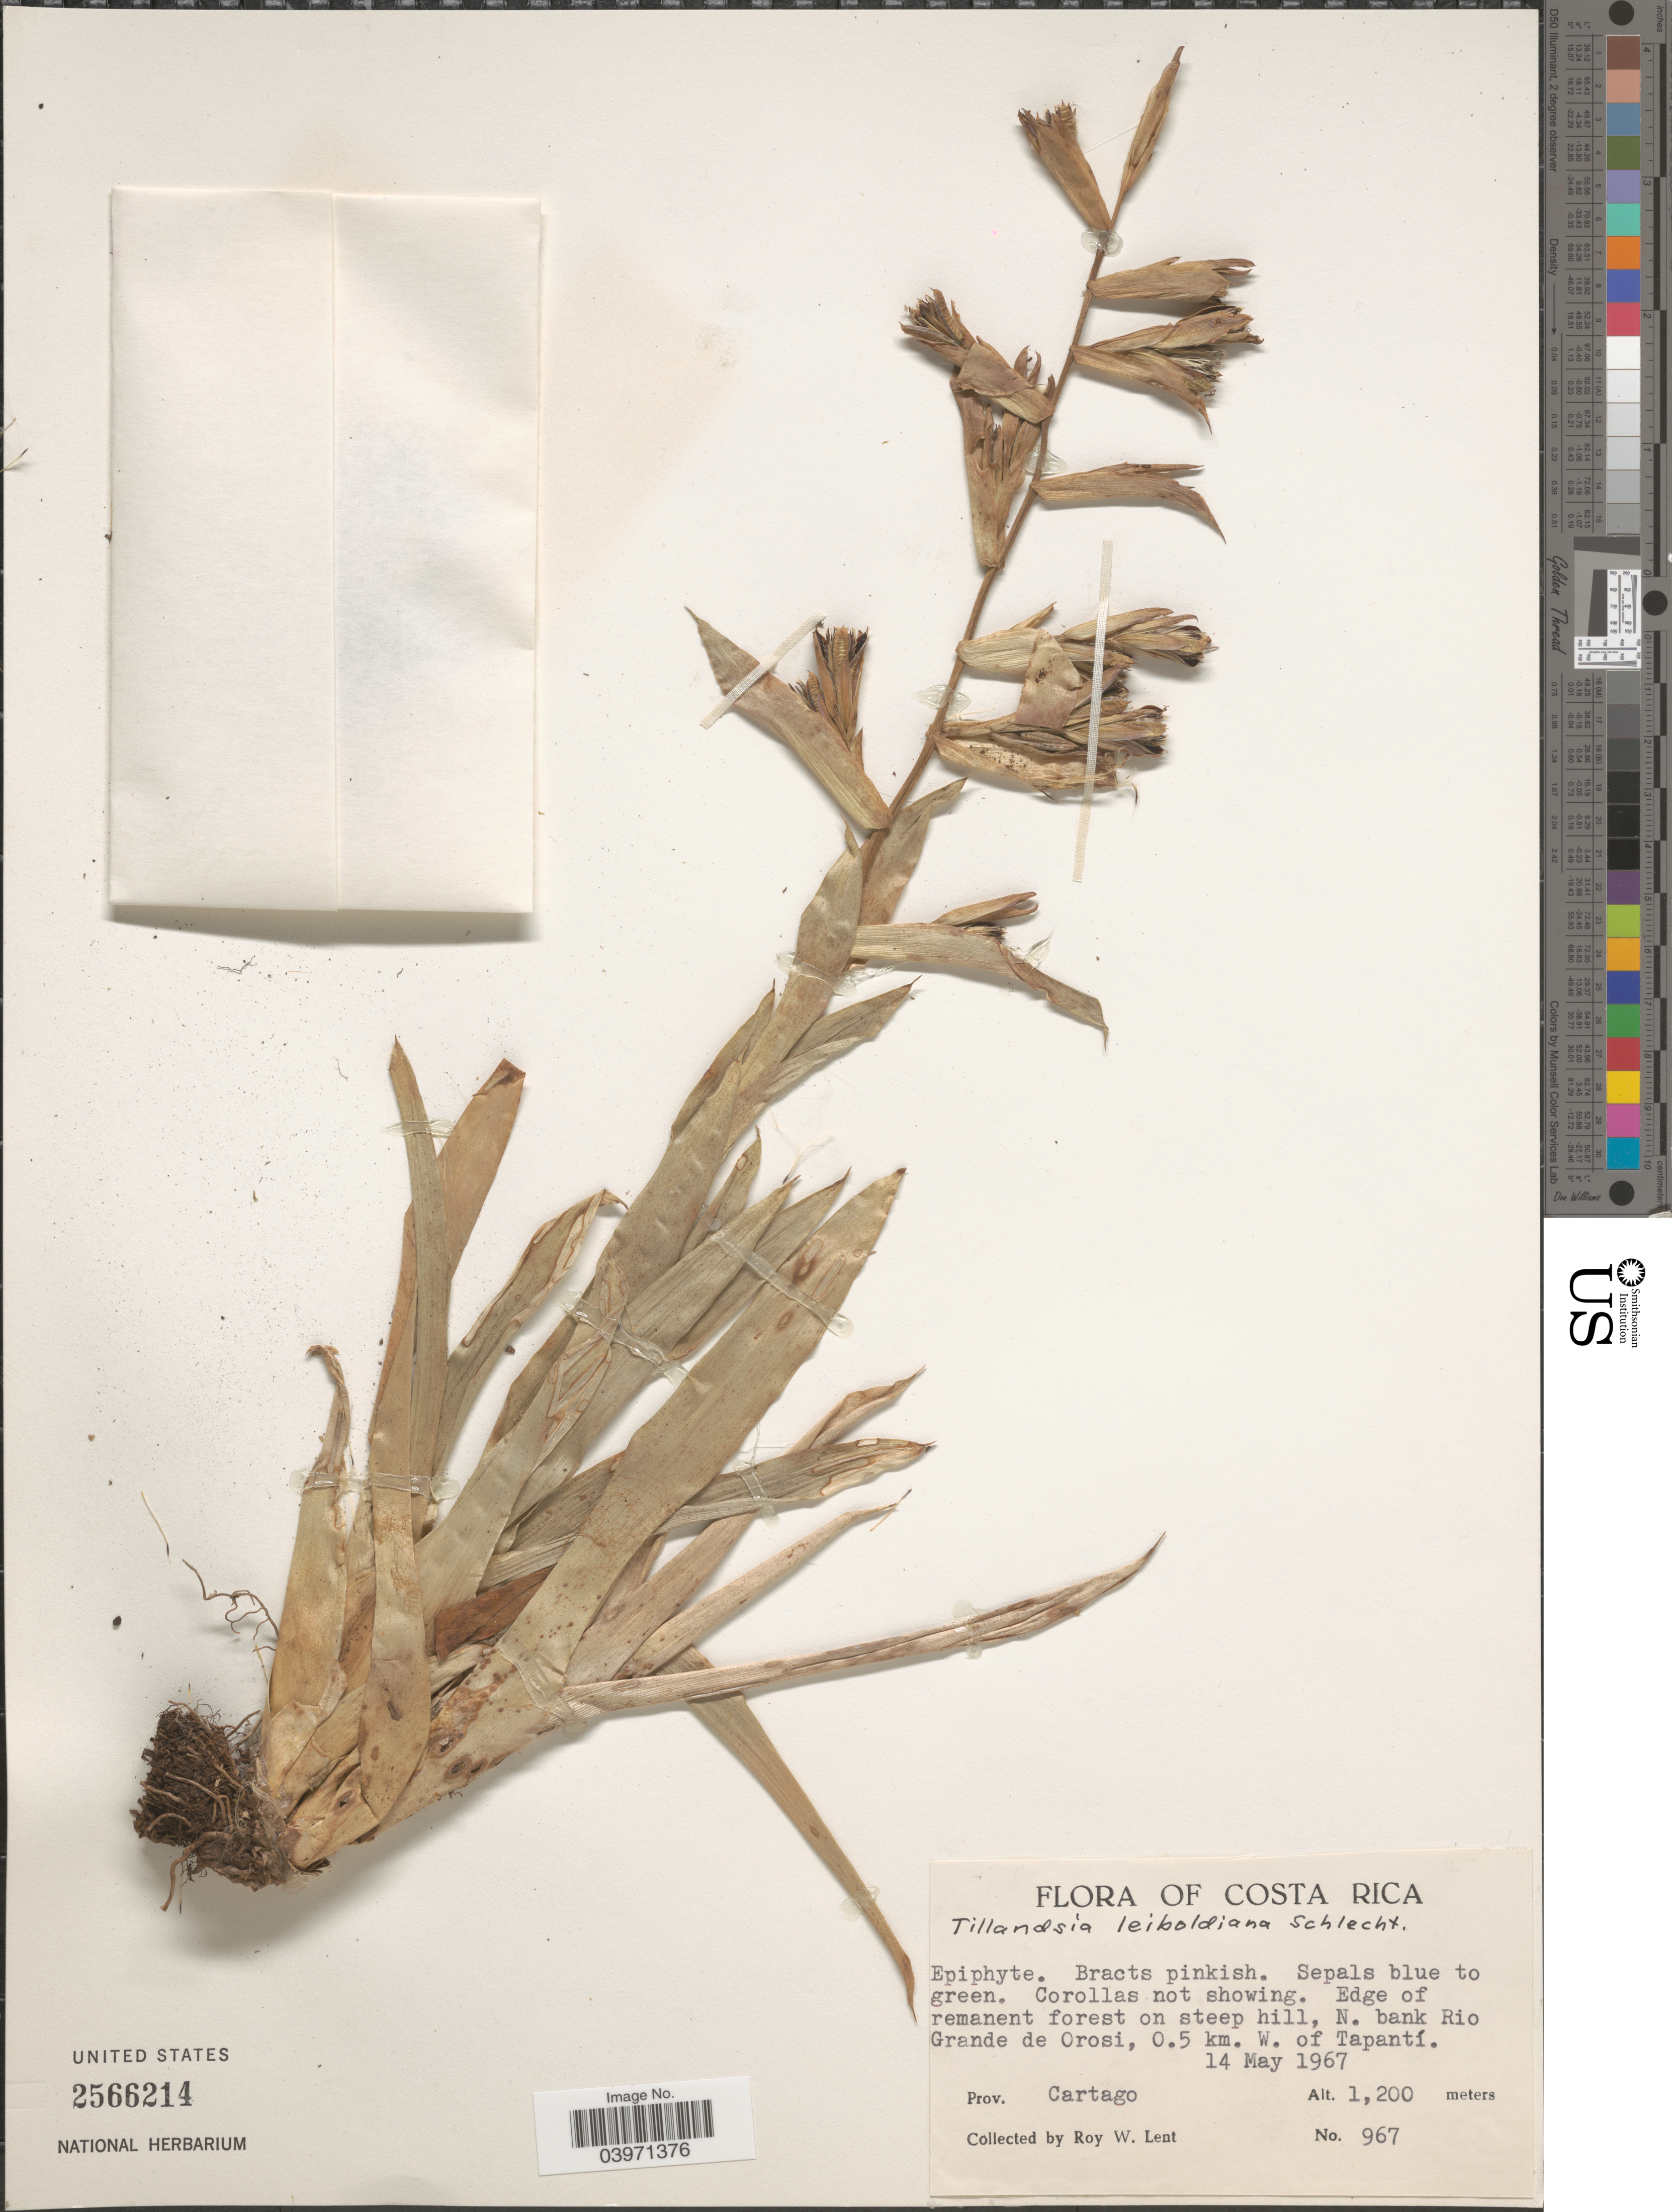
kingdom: Plantae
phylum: Tracheophyta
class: Liliopsida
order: Poales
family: Bromeliaceae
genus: Tillandsia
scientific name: Tillandsia leiboldiana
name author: Schltdl.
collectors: R. W. Lent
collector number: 967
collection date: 1967-05-14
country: Costa Rica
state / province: Cartago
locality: N. bank Rio Grande de Orosi, 0.5 km. W. of Tapantí.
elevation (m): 1200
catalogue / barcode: US 2566214